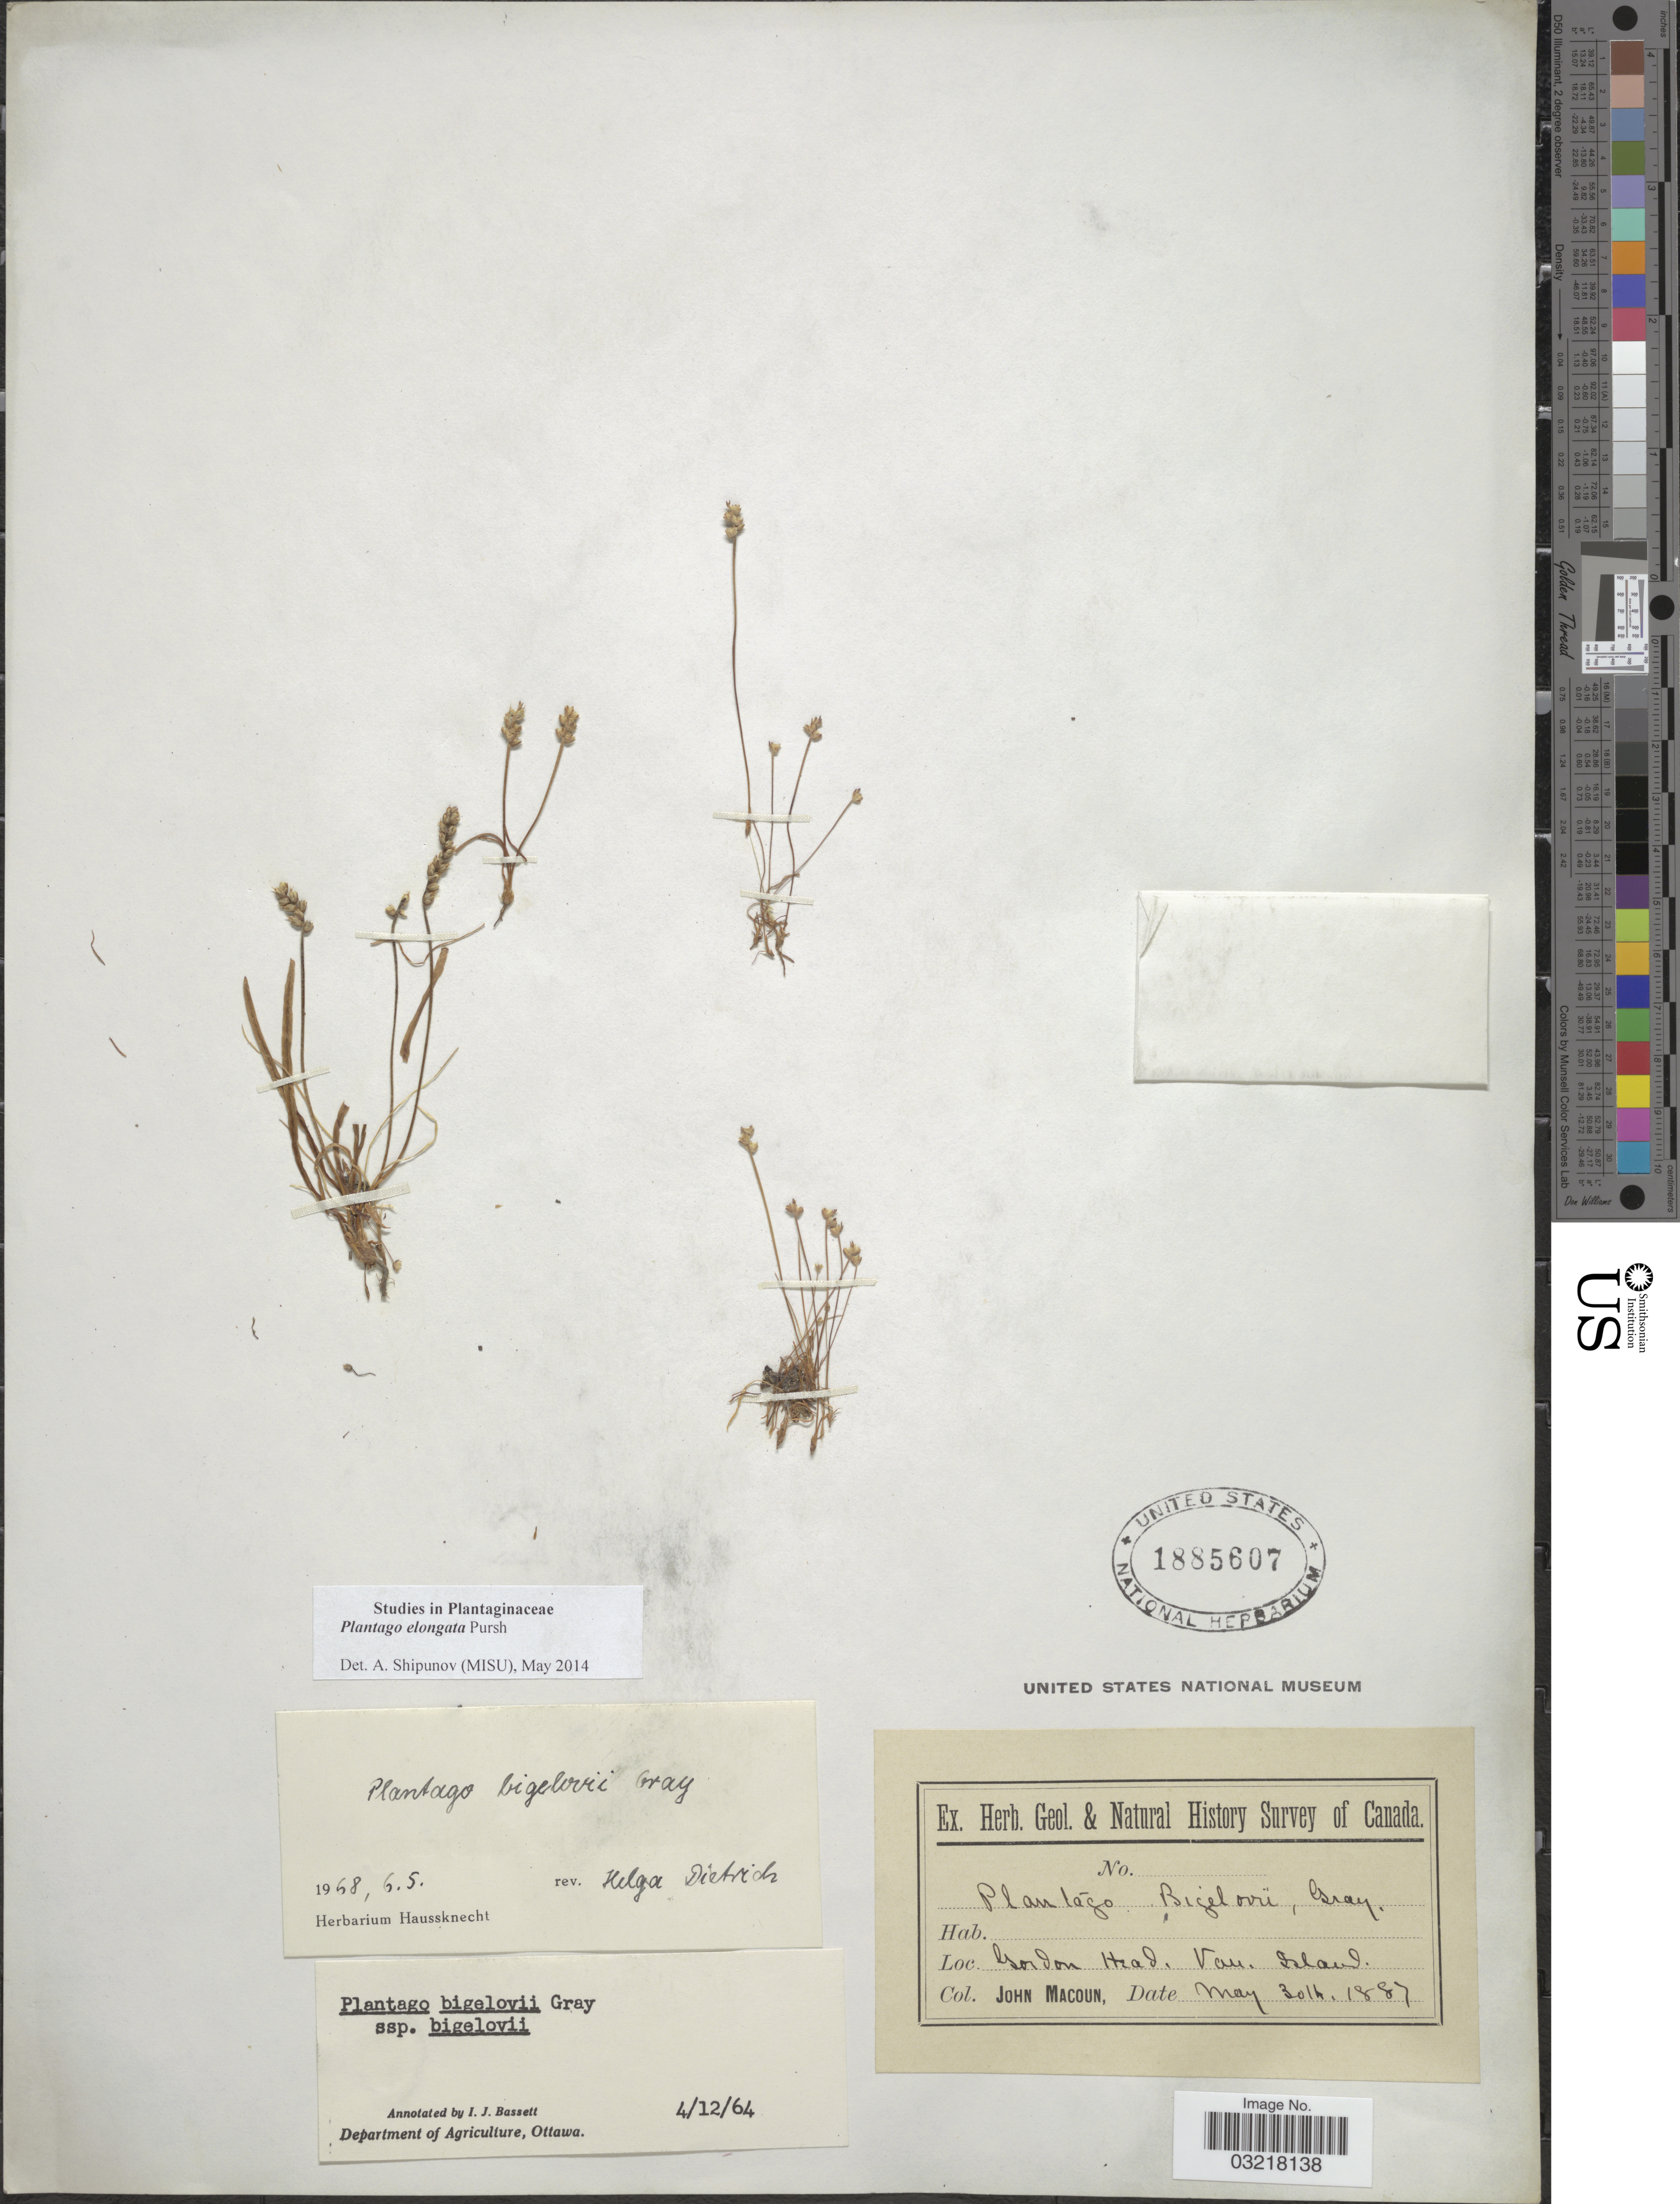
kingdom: Plantae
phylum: Tracheophyta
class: Magnoliopsida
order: Lamiales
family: Plantaginaceae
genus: Plantago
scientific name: Plantago elongata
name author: Pursh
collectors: J. Macoun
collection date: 1887-05-30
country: Canada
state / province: British Columbia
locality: Gordon Head. Van. Island.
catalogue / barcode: US 1885607